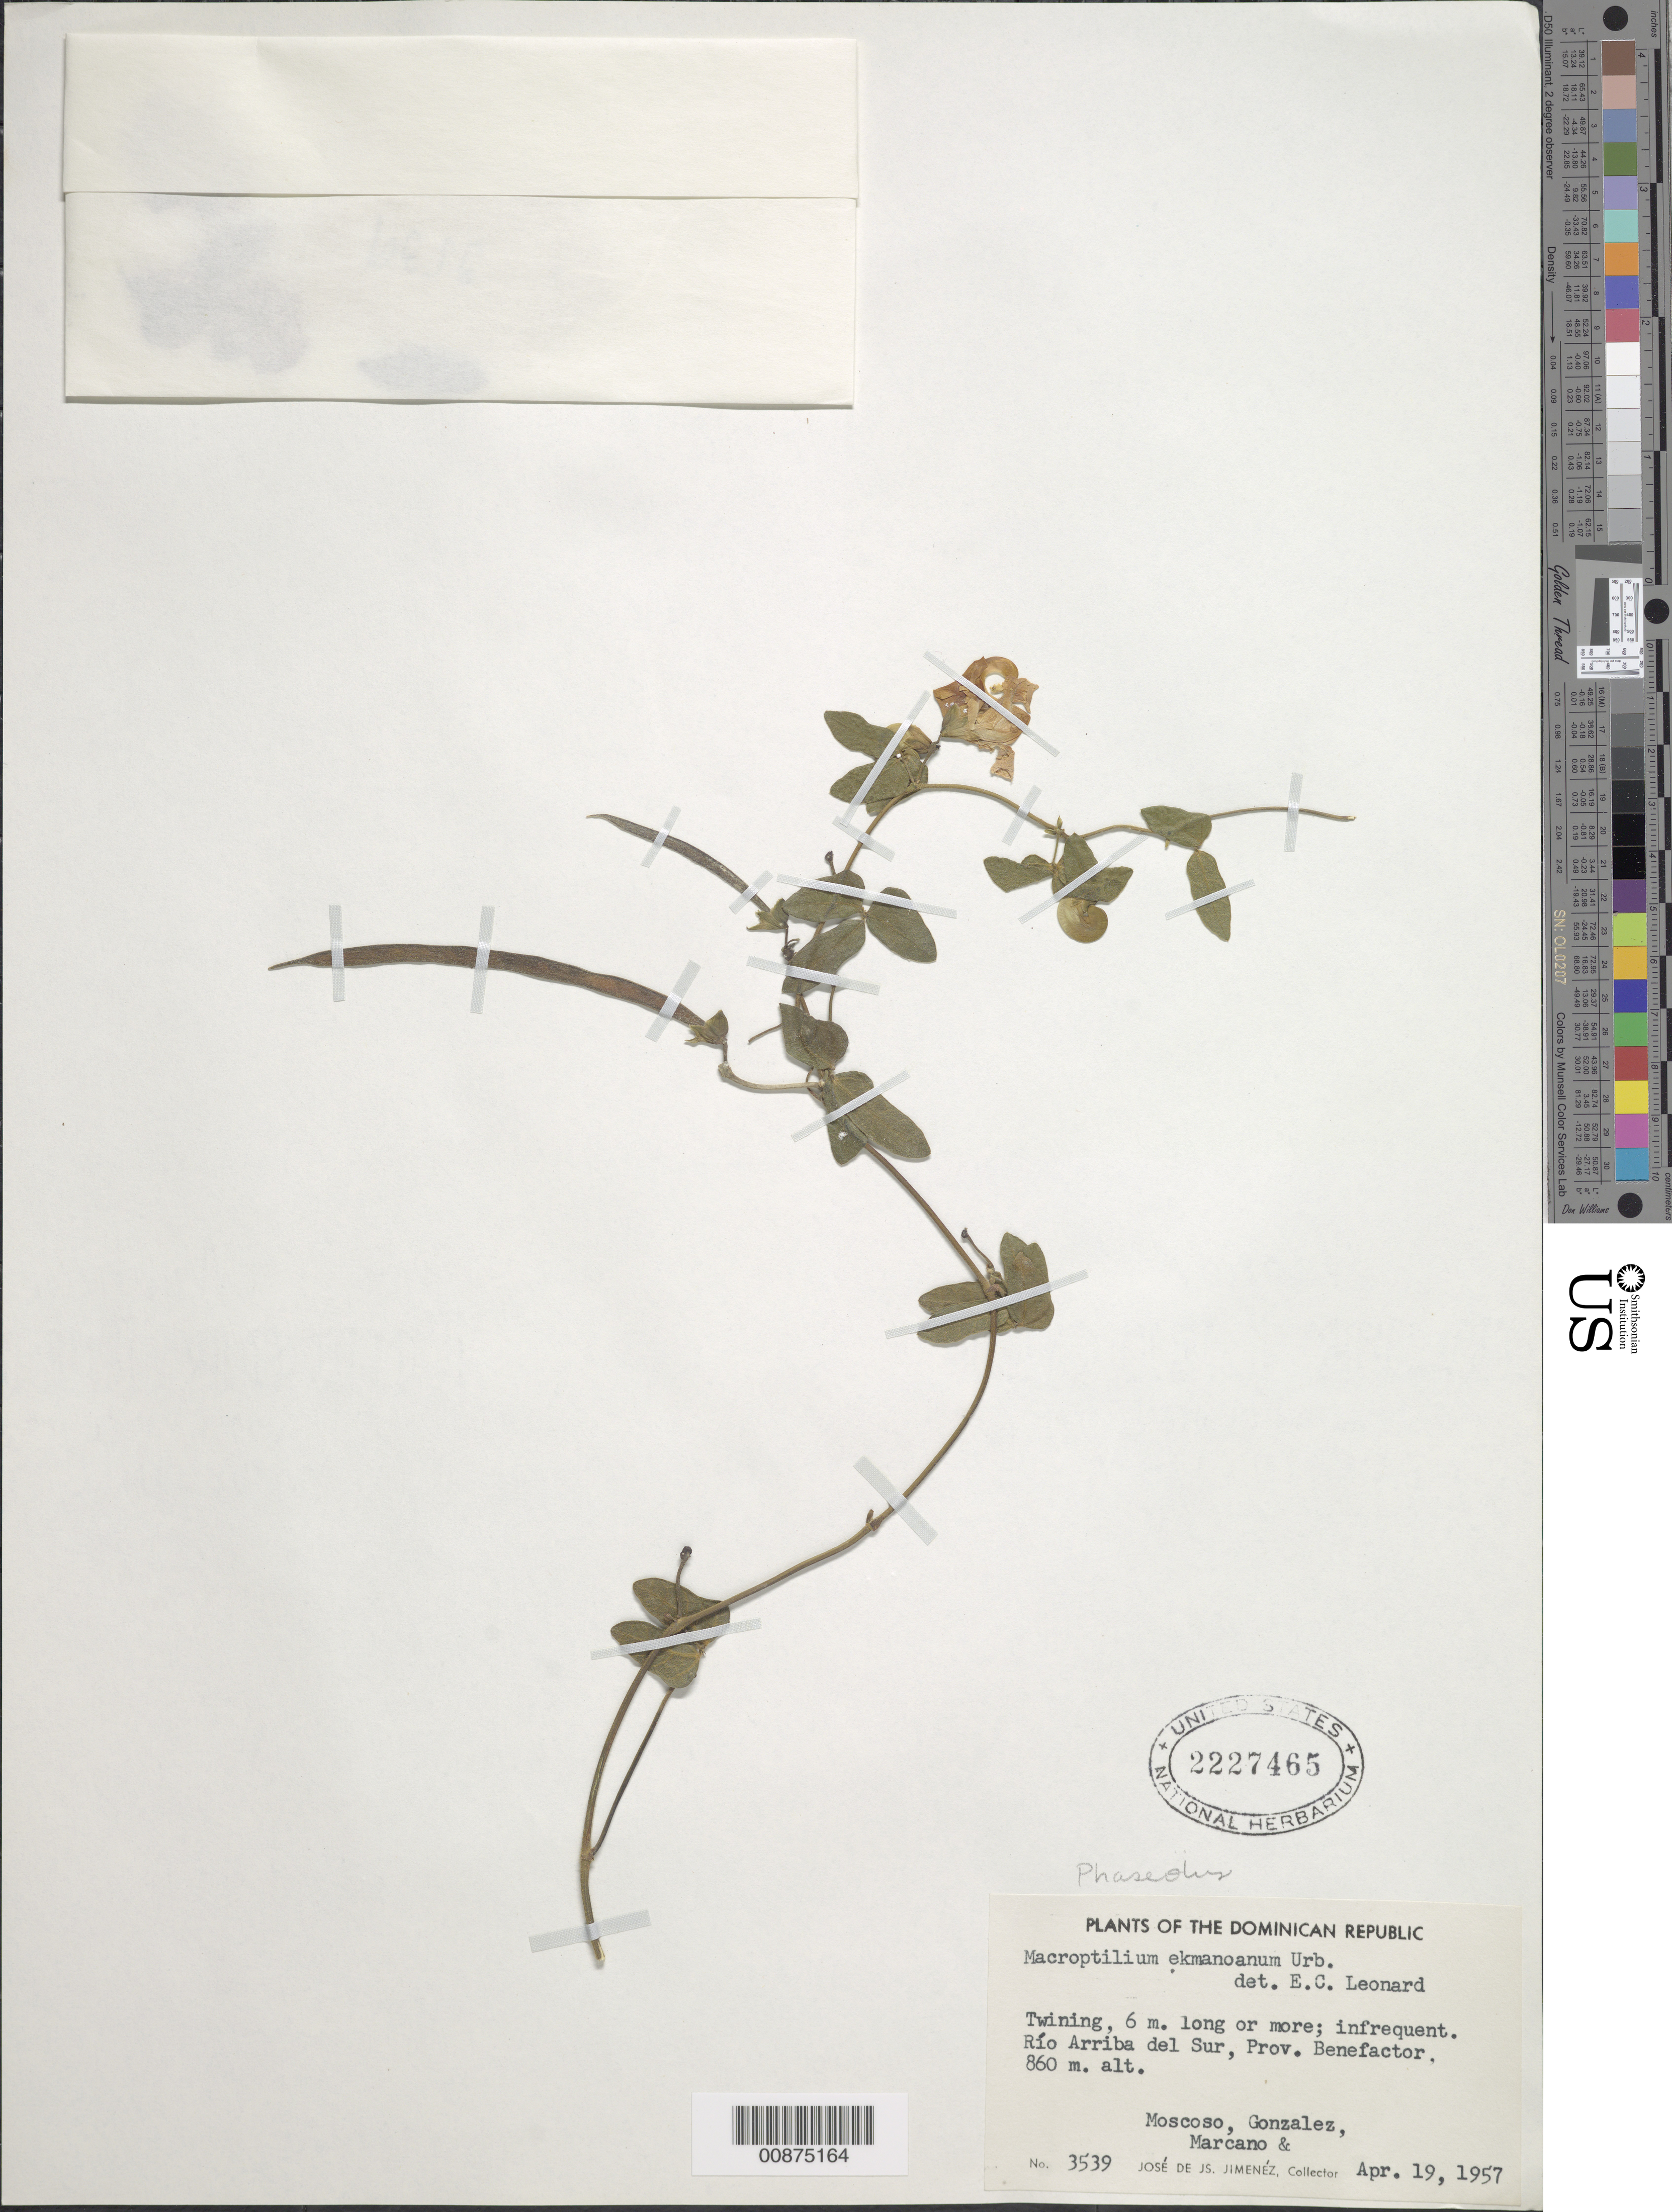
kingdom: Plantae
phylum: Tracheophyta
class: Magnoliopsida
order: Fabales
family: Fabaceae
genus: Macroptilium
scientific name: Macroptilium ekmanianum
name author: Urb.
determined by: Leonard, Emery C., (US)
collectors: J. J. Jiménez Almonte, -. Moscoso, -. Gonzalez & E. J. Marcano F.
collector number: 3539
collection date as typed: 19 Apr 1957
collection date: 1957-04-19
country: Dominican Republic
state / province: San Juan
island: Hispaniola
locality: Río Arriba del Sur, Prov. Benefactor (obsolete).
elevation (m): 860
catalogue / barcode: US 2227465